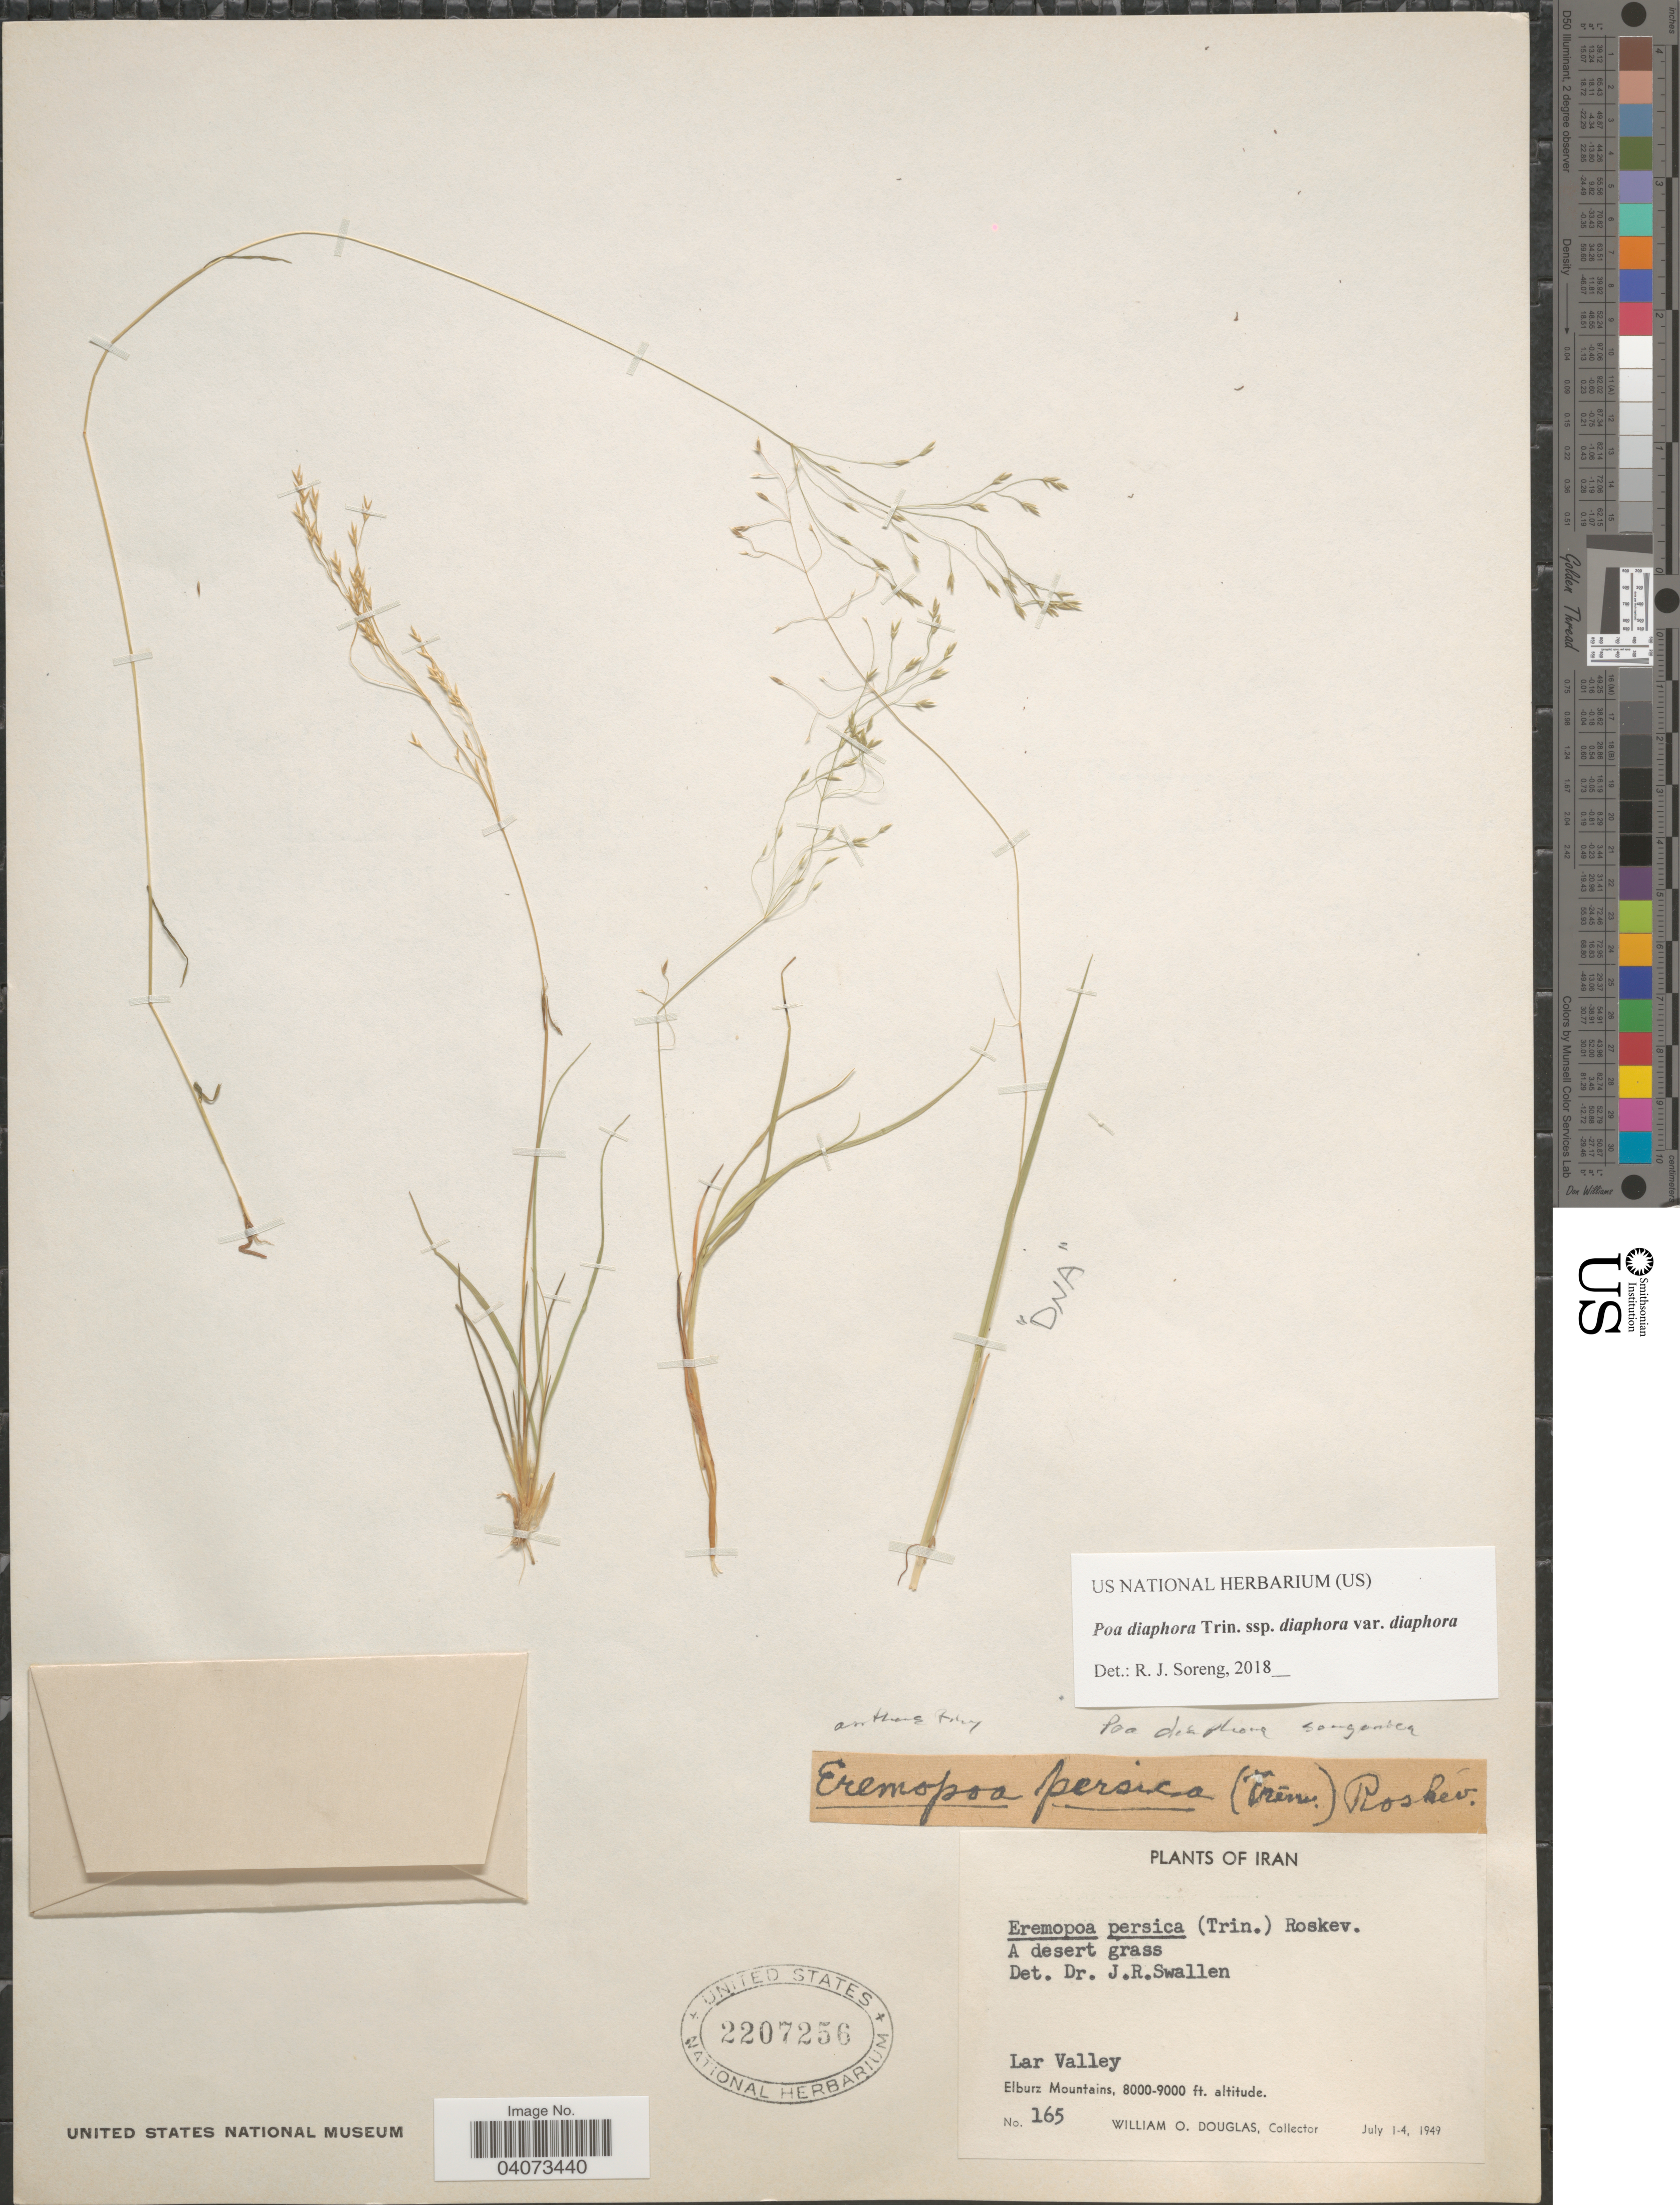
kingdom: Plantae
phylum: Tracheophyta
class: Liliopsida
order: Poales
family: Poaceae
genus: Poa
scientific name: Poa diaphora subsp. diaphora var. diaphora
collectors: W. Douglas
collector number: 165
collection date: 1949-07-01/1949-07-04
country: Iran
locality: Lar Valley. Elburz Mountains.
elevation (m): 2438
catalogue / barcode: US 2207256